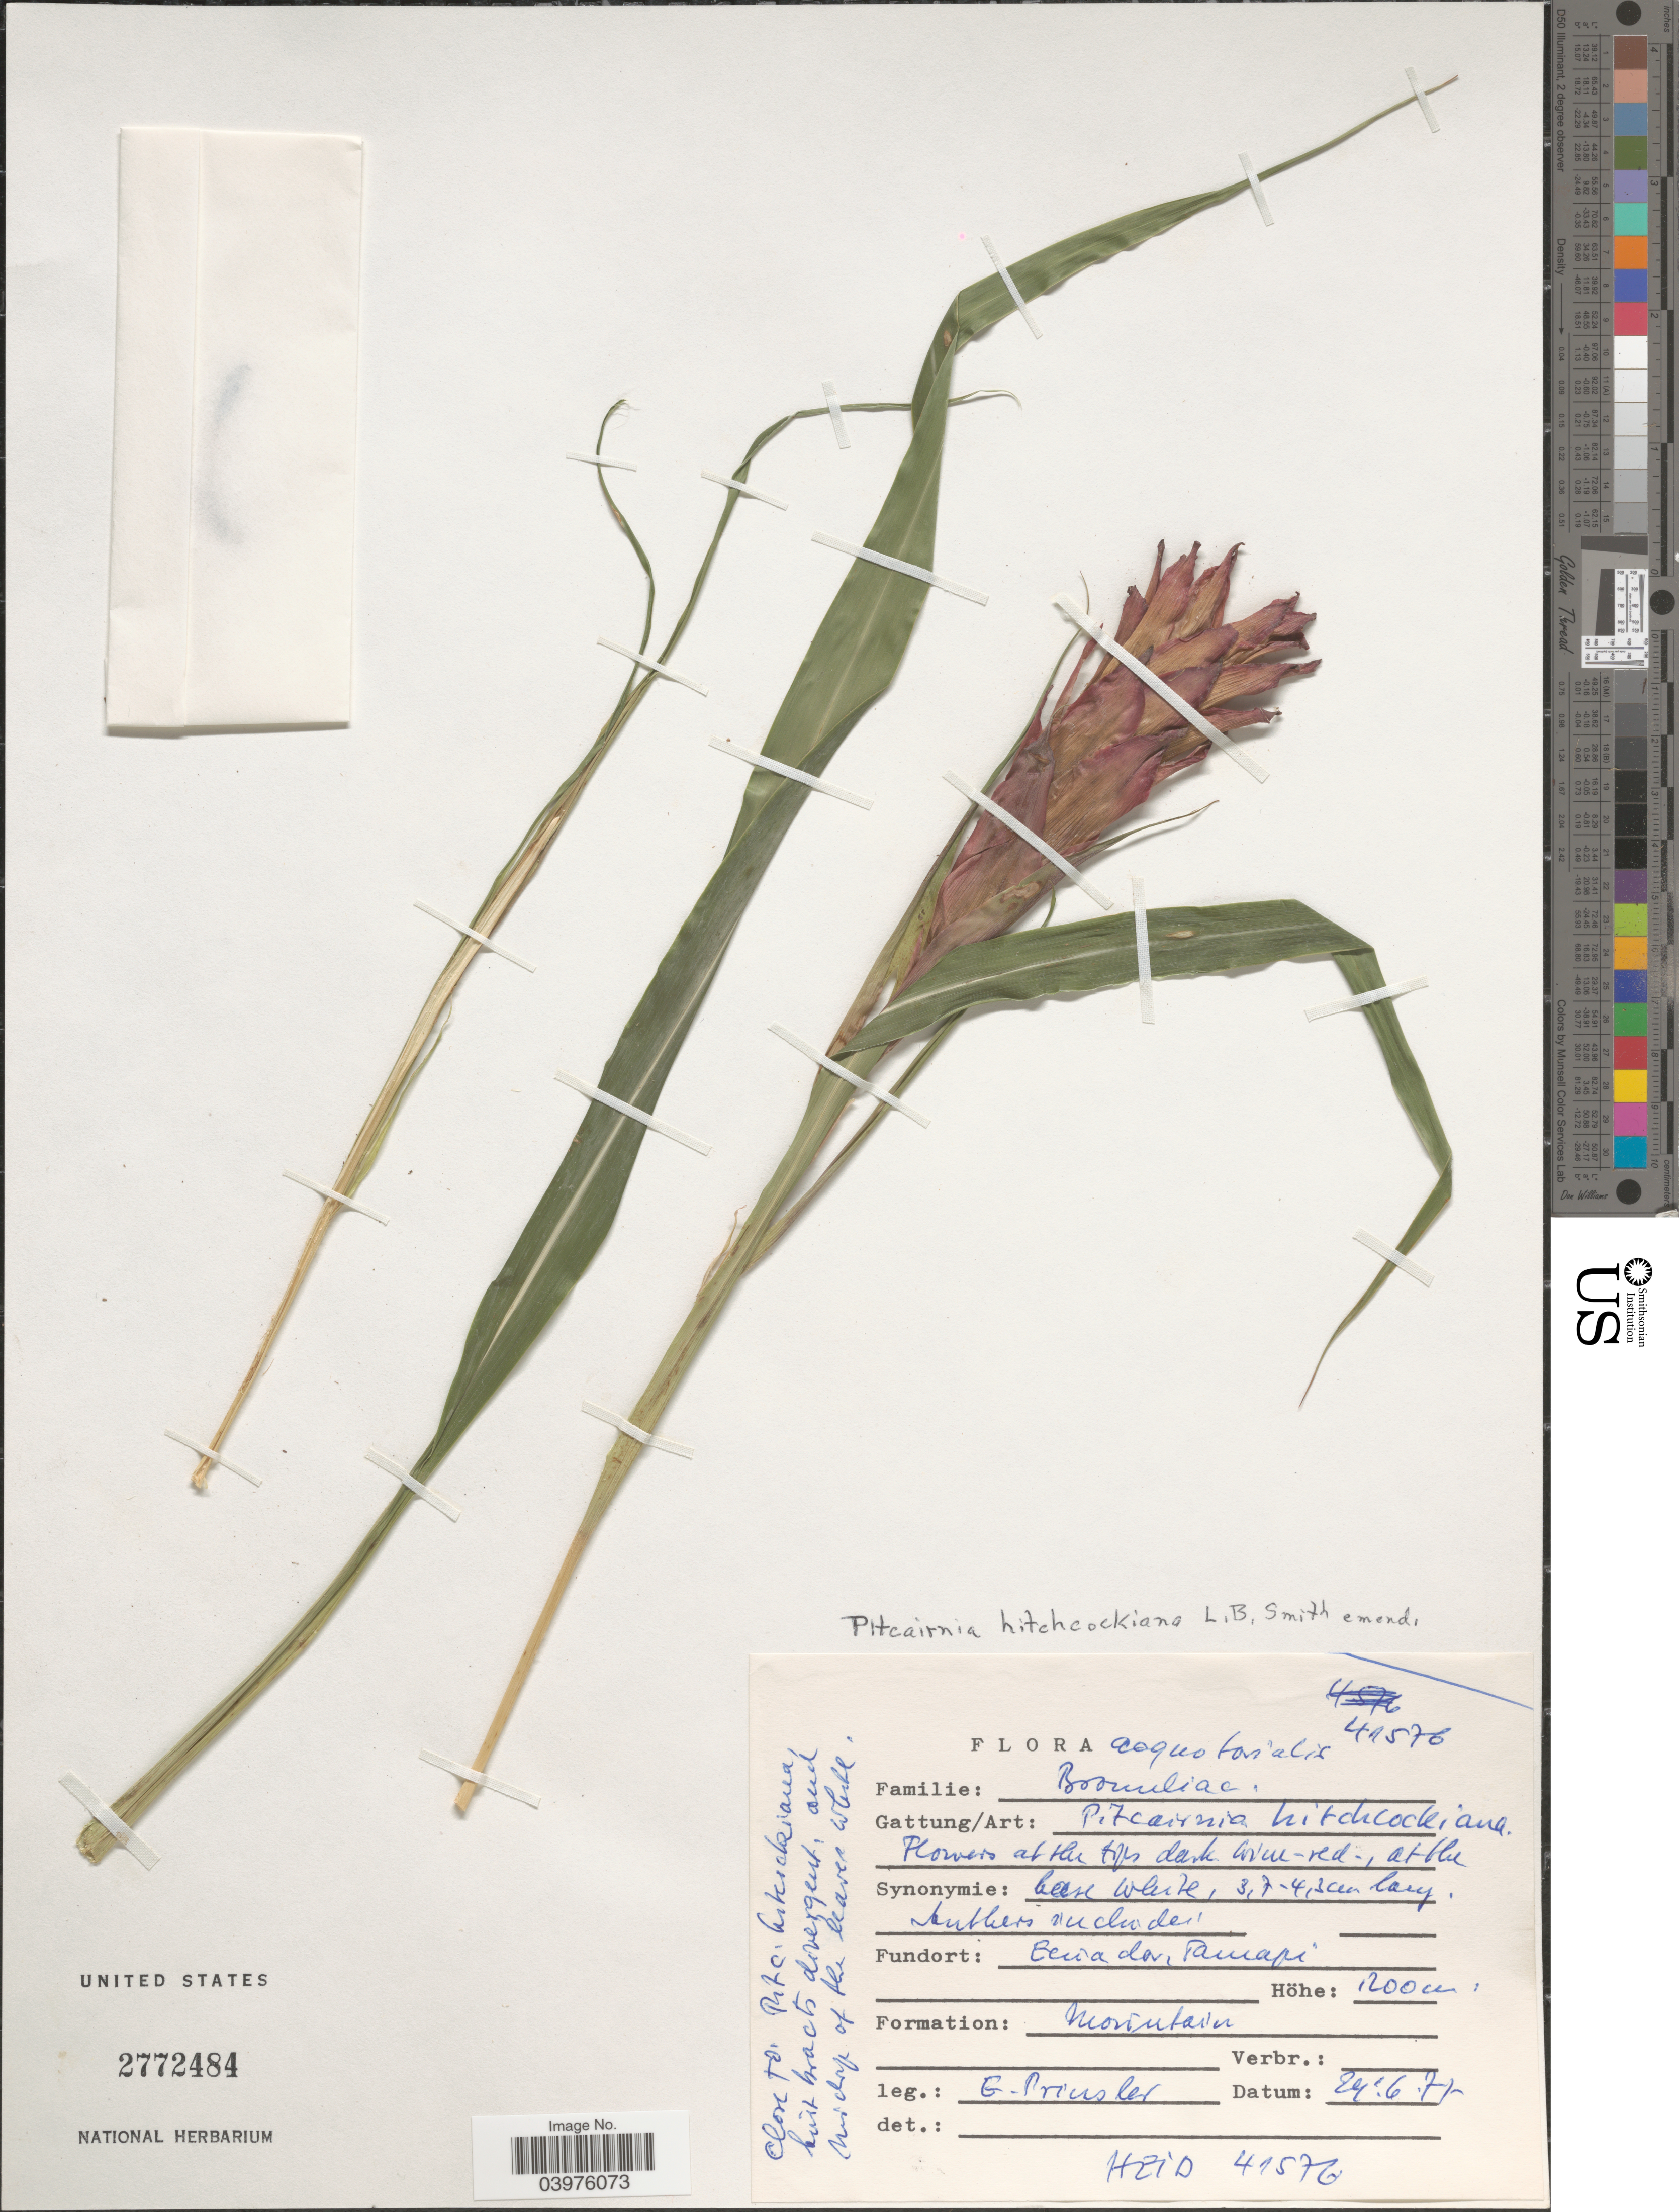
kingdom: Plantae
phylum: Tracheophyta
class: Liliopsida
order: Poales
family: Bromeliaceae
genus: Pitcairnia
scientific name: Pitcairnia hitchcockiana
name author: L.B. Sm.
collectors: G. Prinsler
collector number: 41576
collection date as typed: Transcribed d/m/y: 24/6/71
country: Ecuador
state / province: Manabí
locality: Beria dor Tamapi.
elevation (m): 1200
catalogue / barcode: US 2772484